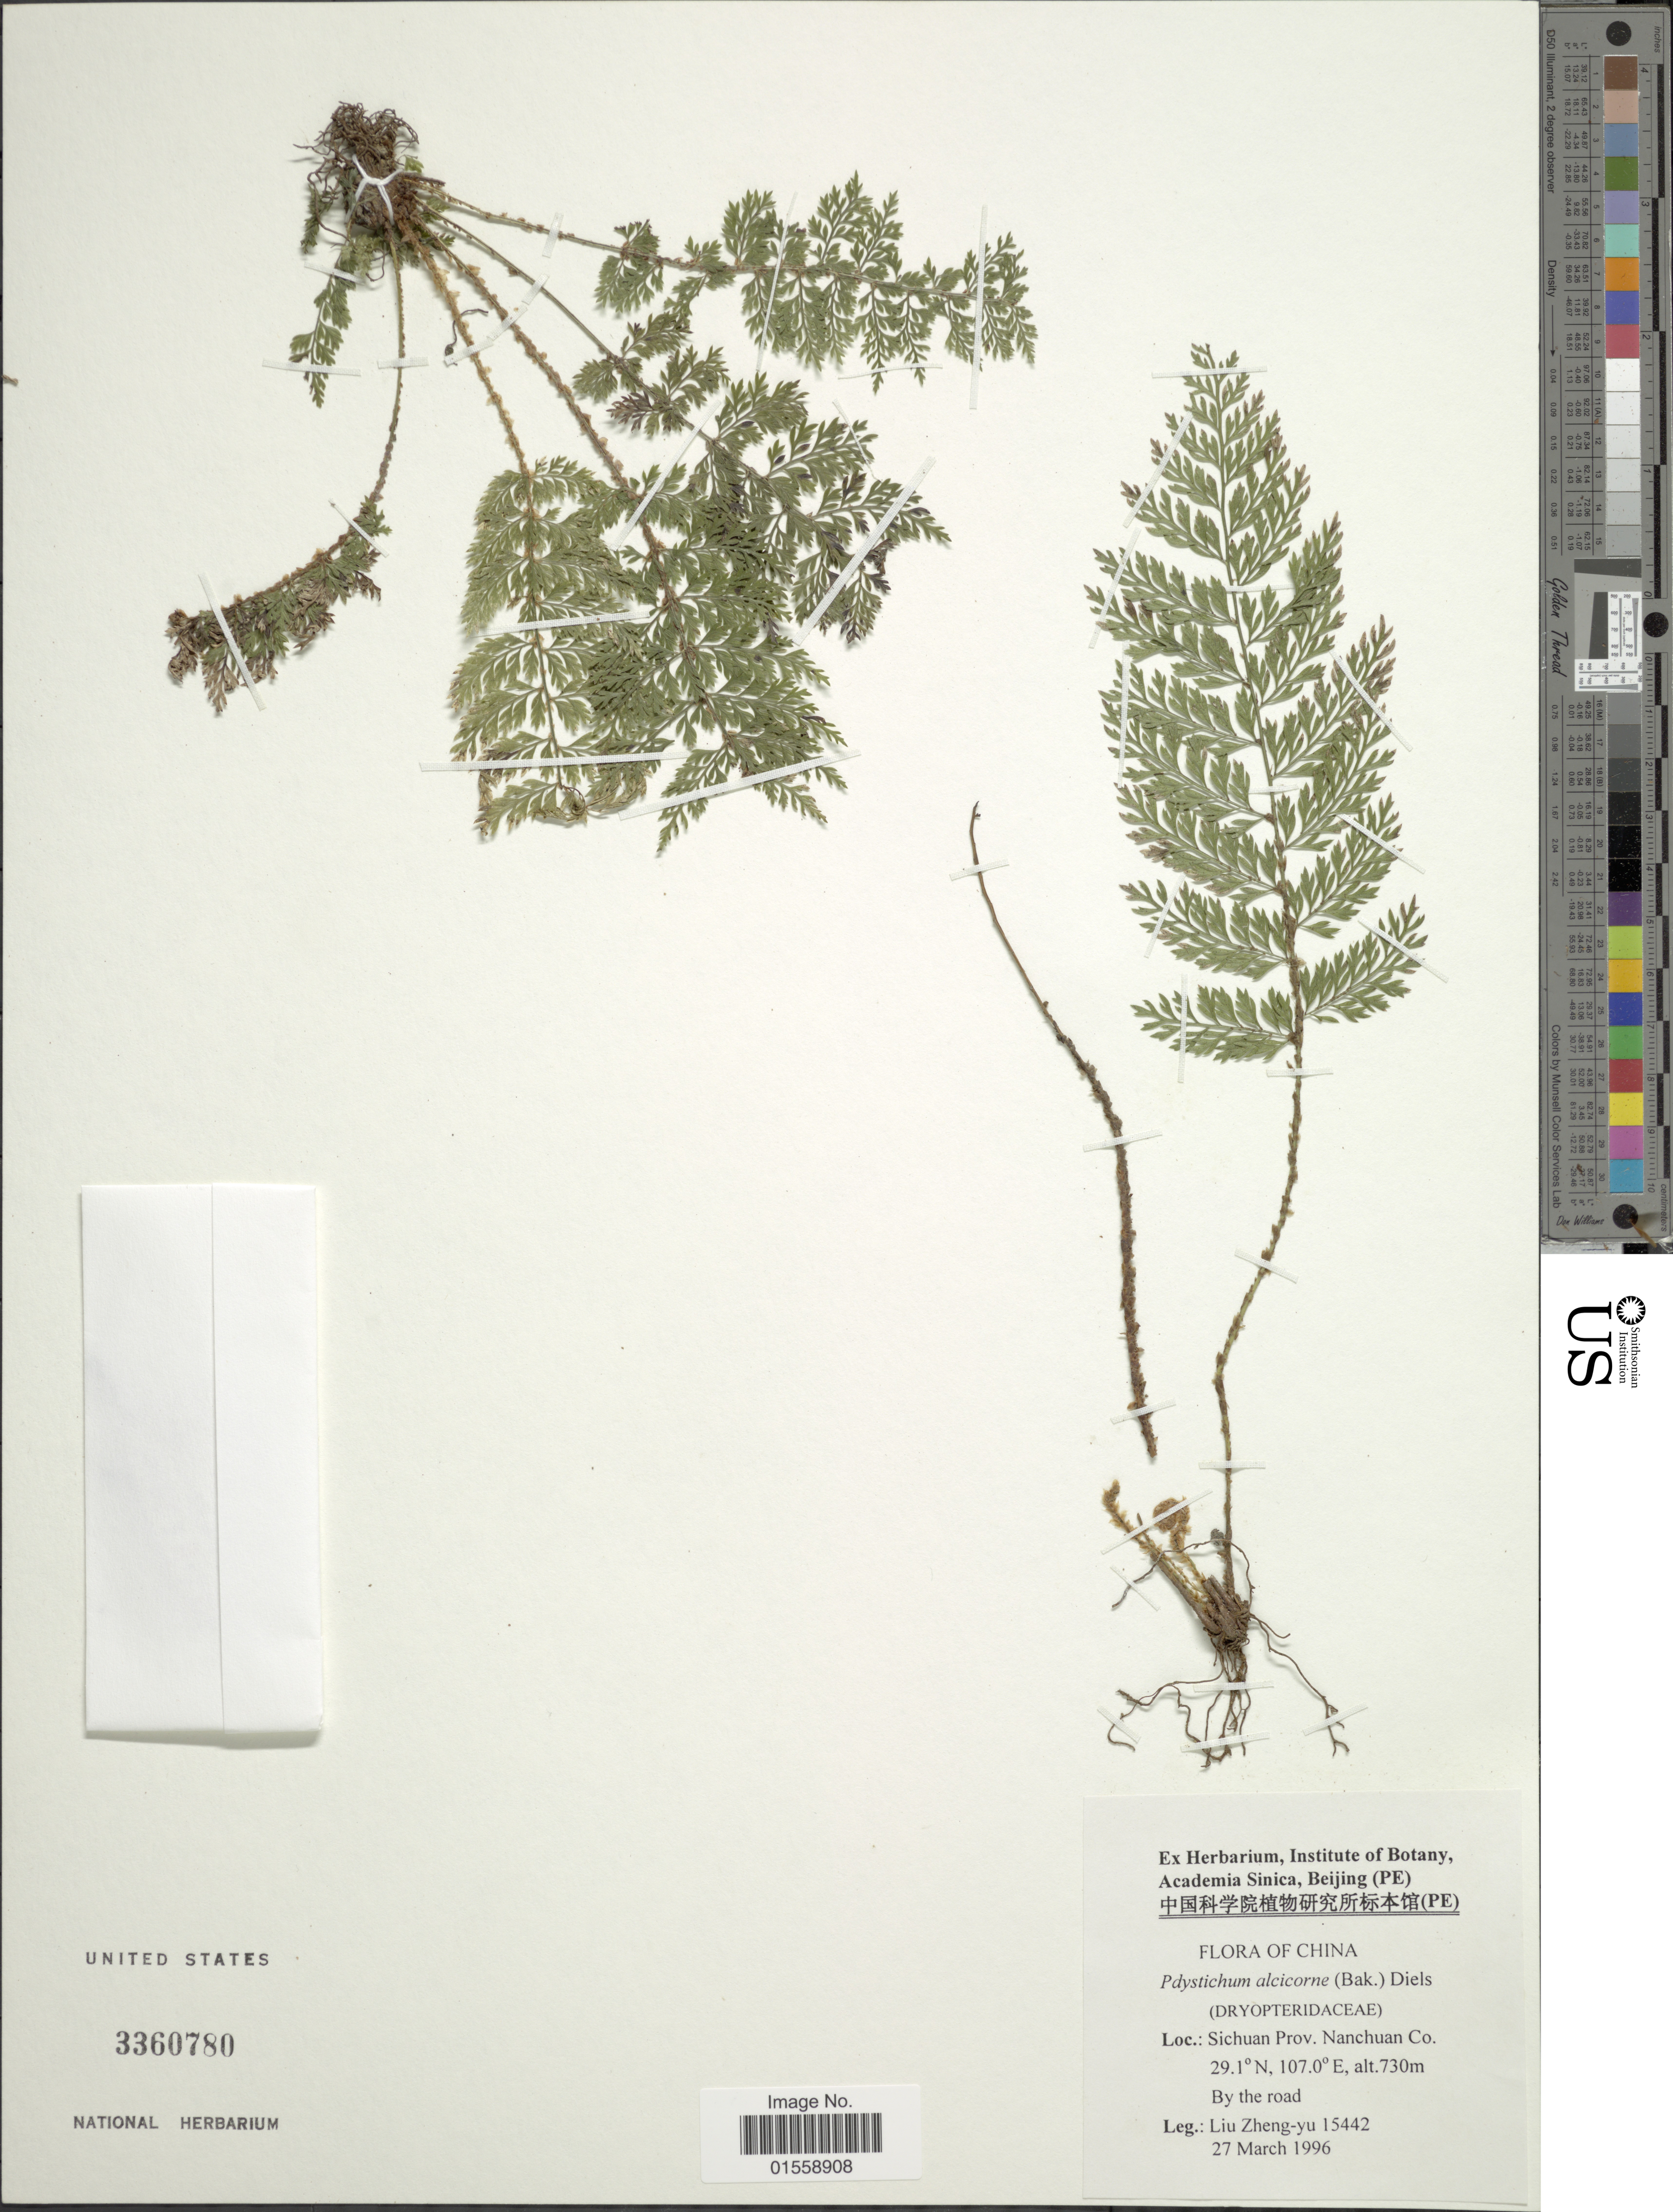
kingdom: Plantae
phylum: Tracheophyta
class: Polypodiopsida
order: Polypodiales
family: Dryopteridaceae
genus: Polystichum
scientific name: Polystichum alcicorne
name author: (Baker) Diels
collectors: Z. Y. Li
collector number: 15442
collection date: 1996-03-27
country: China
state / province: Sichuan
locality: Sichuan Prov. Nanchuan Co., China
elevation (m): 730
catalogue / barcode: US 3360780